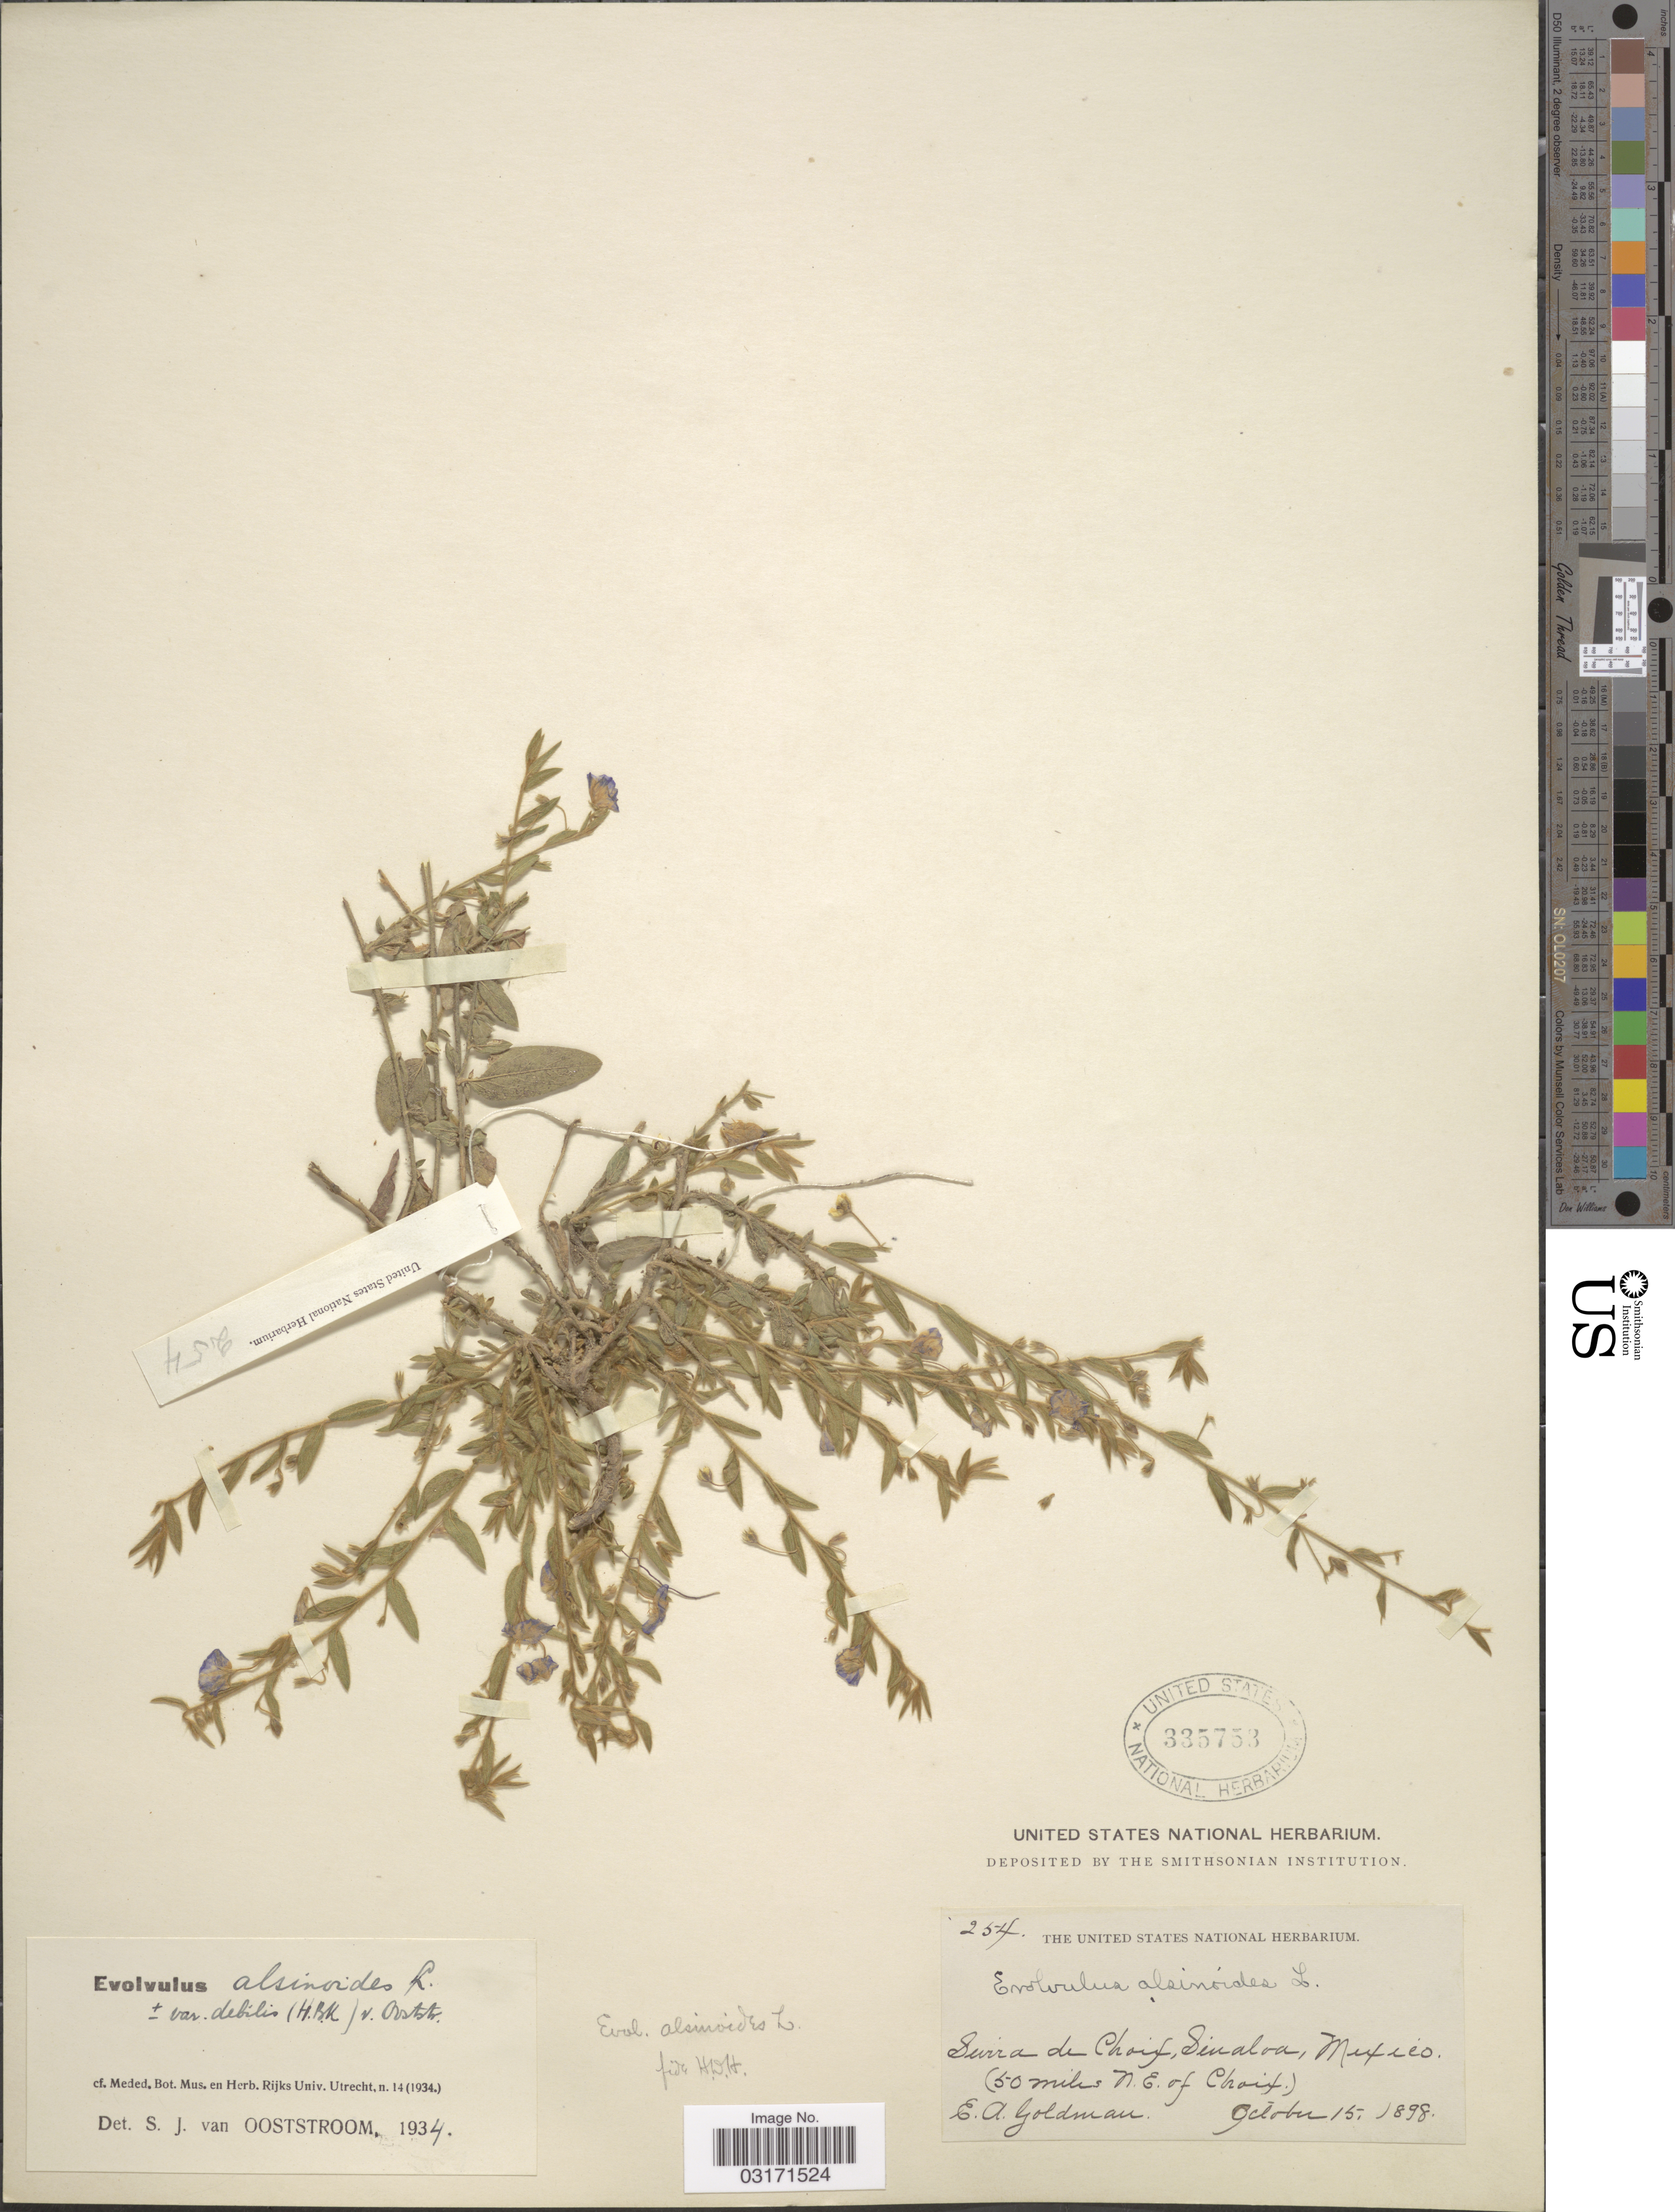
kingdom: Plantae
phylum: Tracheophyta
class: Magnoliopsida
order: Solanales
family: Convolvulaceae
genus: Evolvulus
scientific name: Evolvulus alsinoides var. debilis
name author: (Kunth) Ooststr.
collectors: E. A. Goldman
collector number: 254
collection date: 1898-10-15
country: Mexico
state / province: Sinaloa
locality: Sierra de Choix, Sinaloa, Mexico (50 miles N.E. of Choix).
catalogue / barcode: US 335753